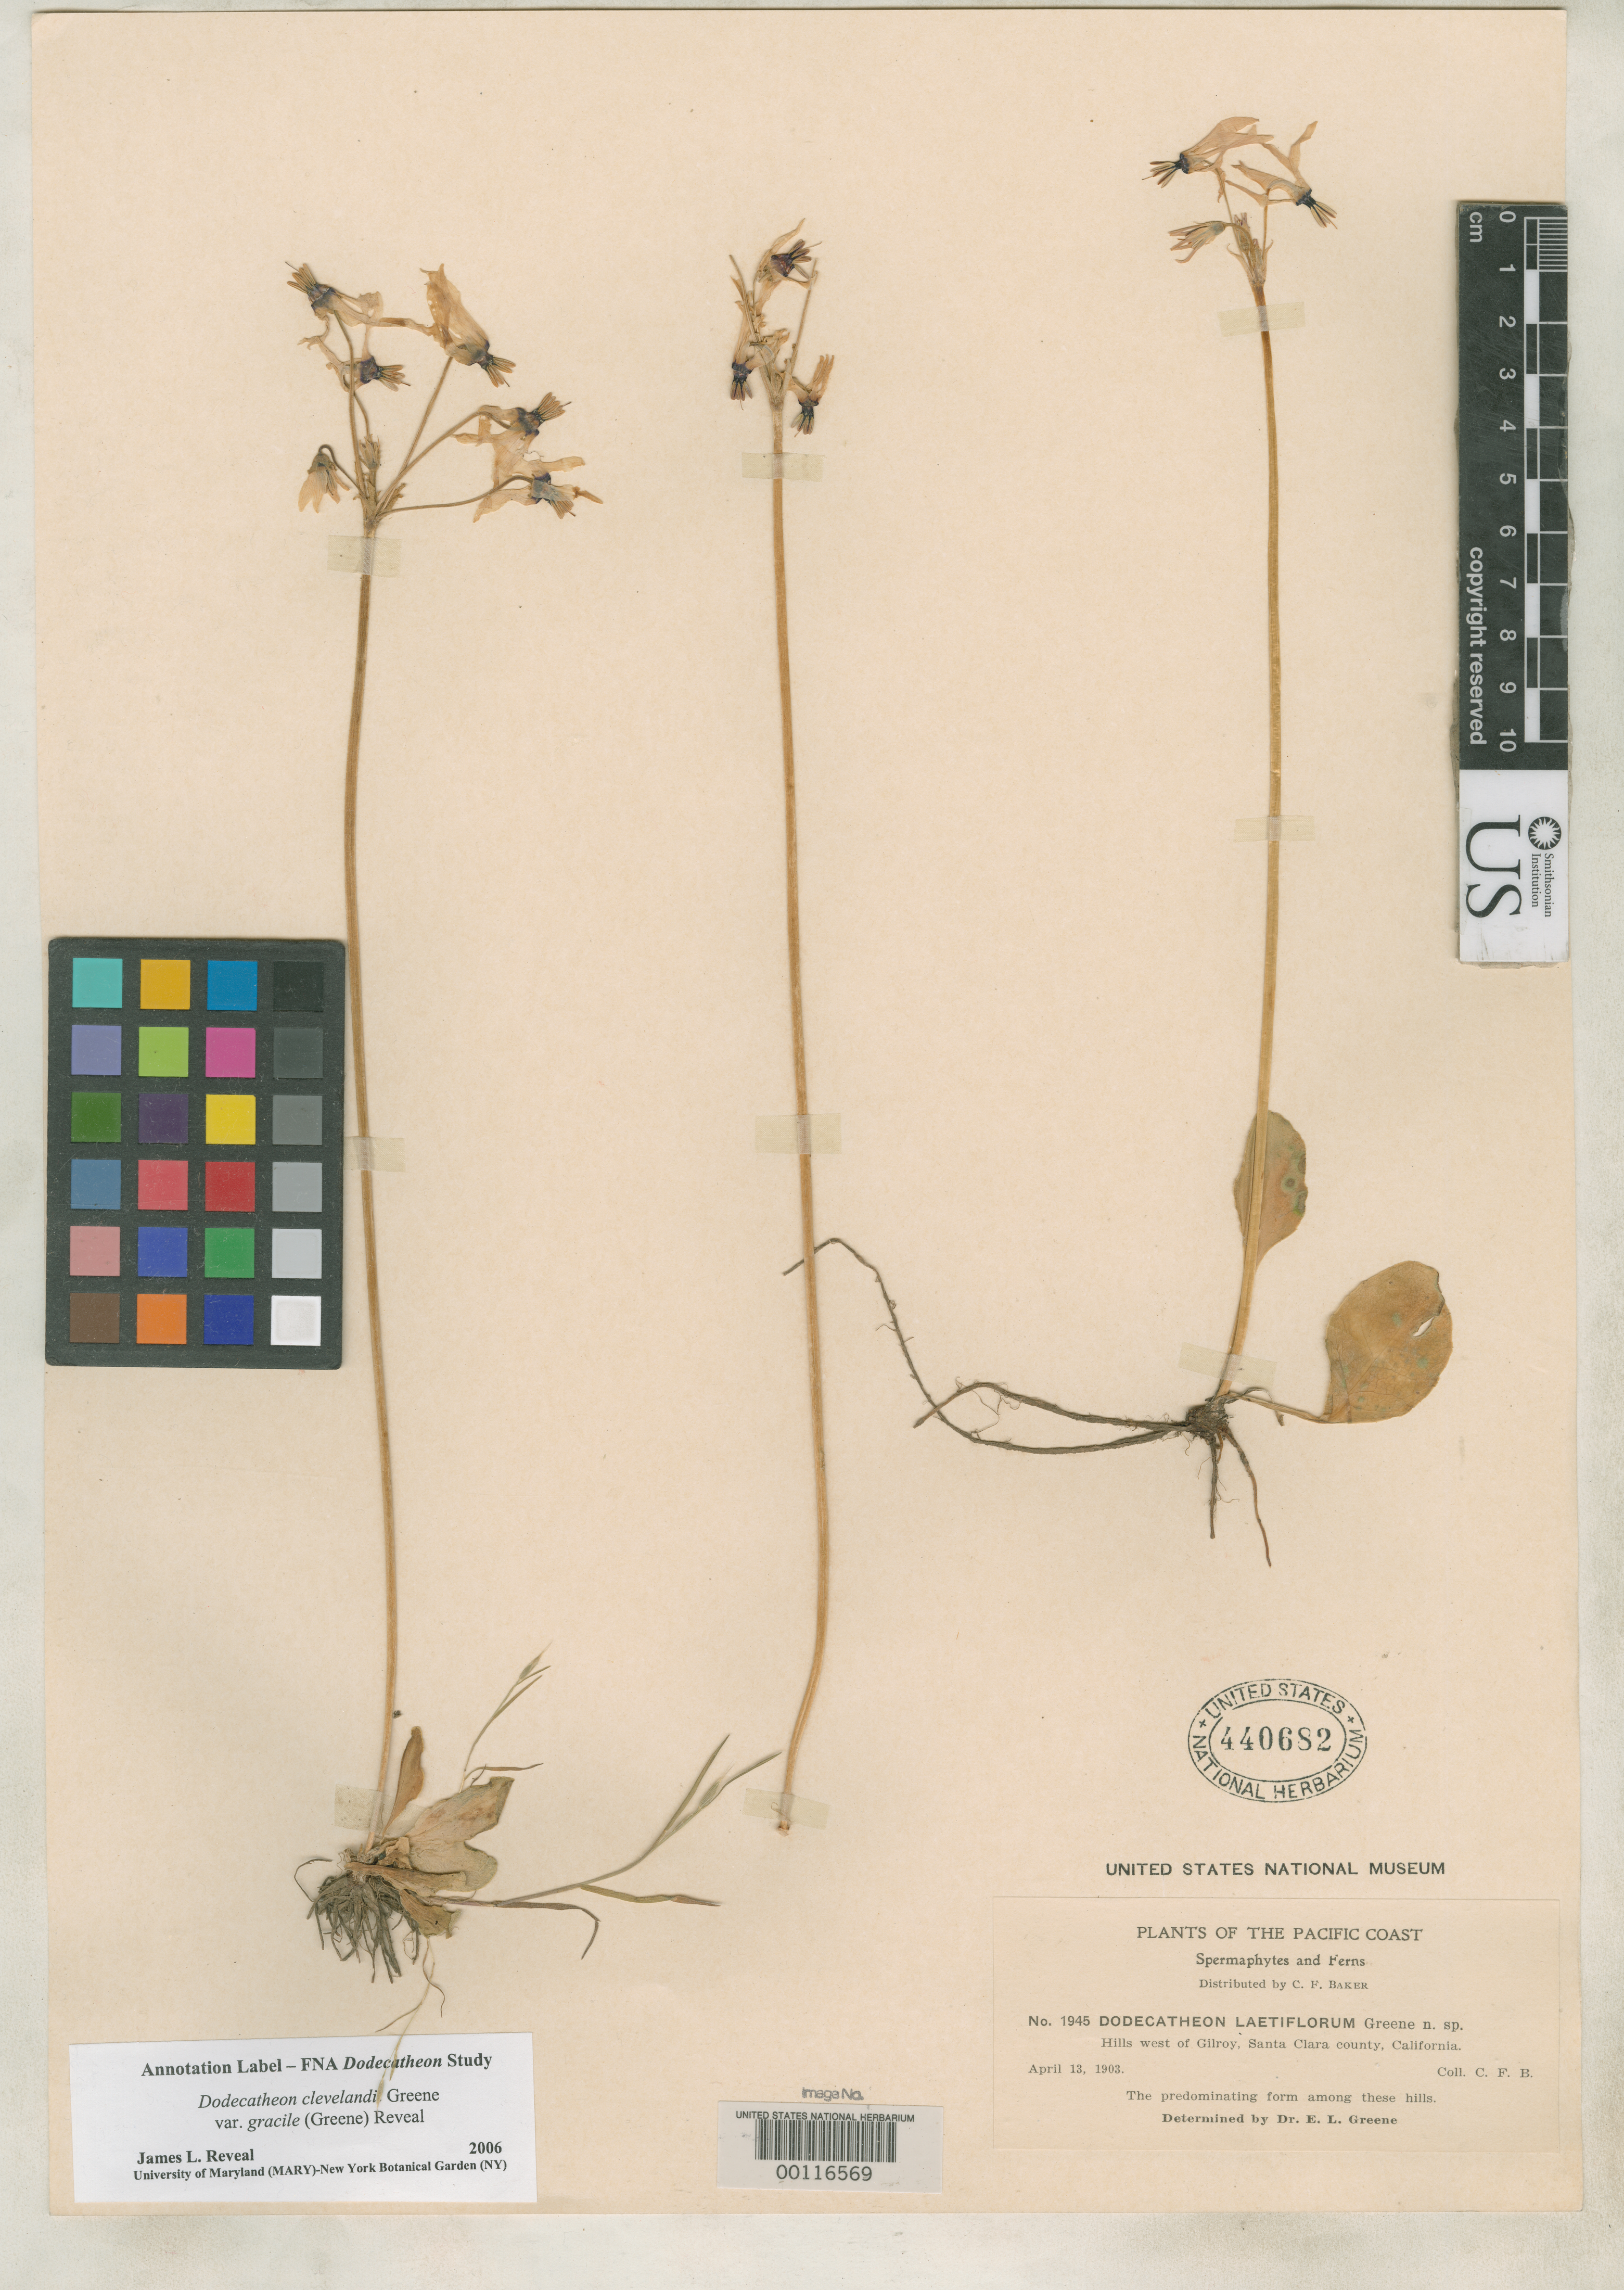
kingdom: Plantae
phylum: Tracheophyta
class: Magnoliopsida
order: Ericales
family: Primulaceae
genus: Dodecatheon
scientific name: Dodecatheon laetiflorum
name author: Greene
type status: Isotype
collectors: C. F. Baker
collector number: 1945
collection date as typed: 13 Apr 1903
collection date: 1903-04-13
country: United States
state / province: California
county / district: Santa Clara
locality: Gilroy.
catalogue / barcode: US 440682